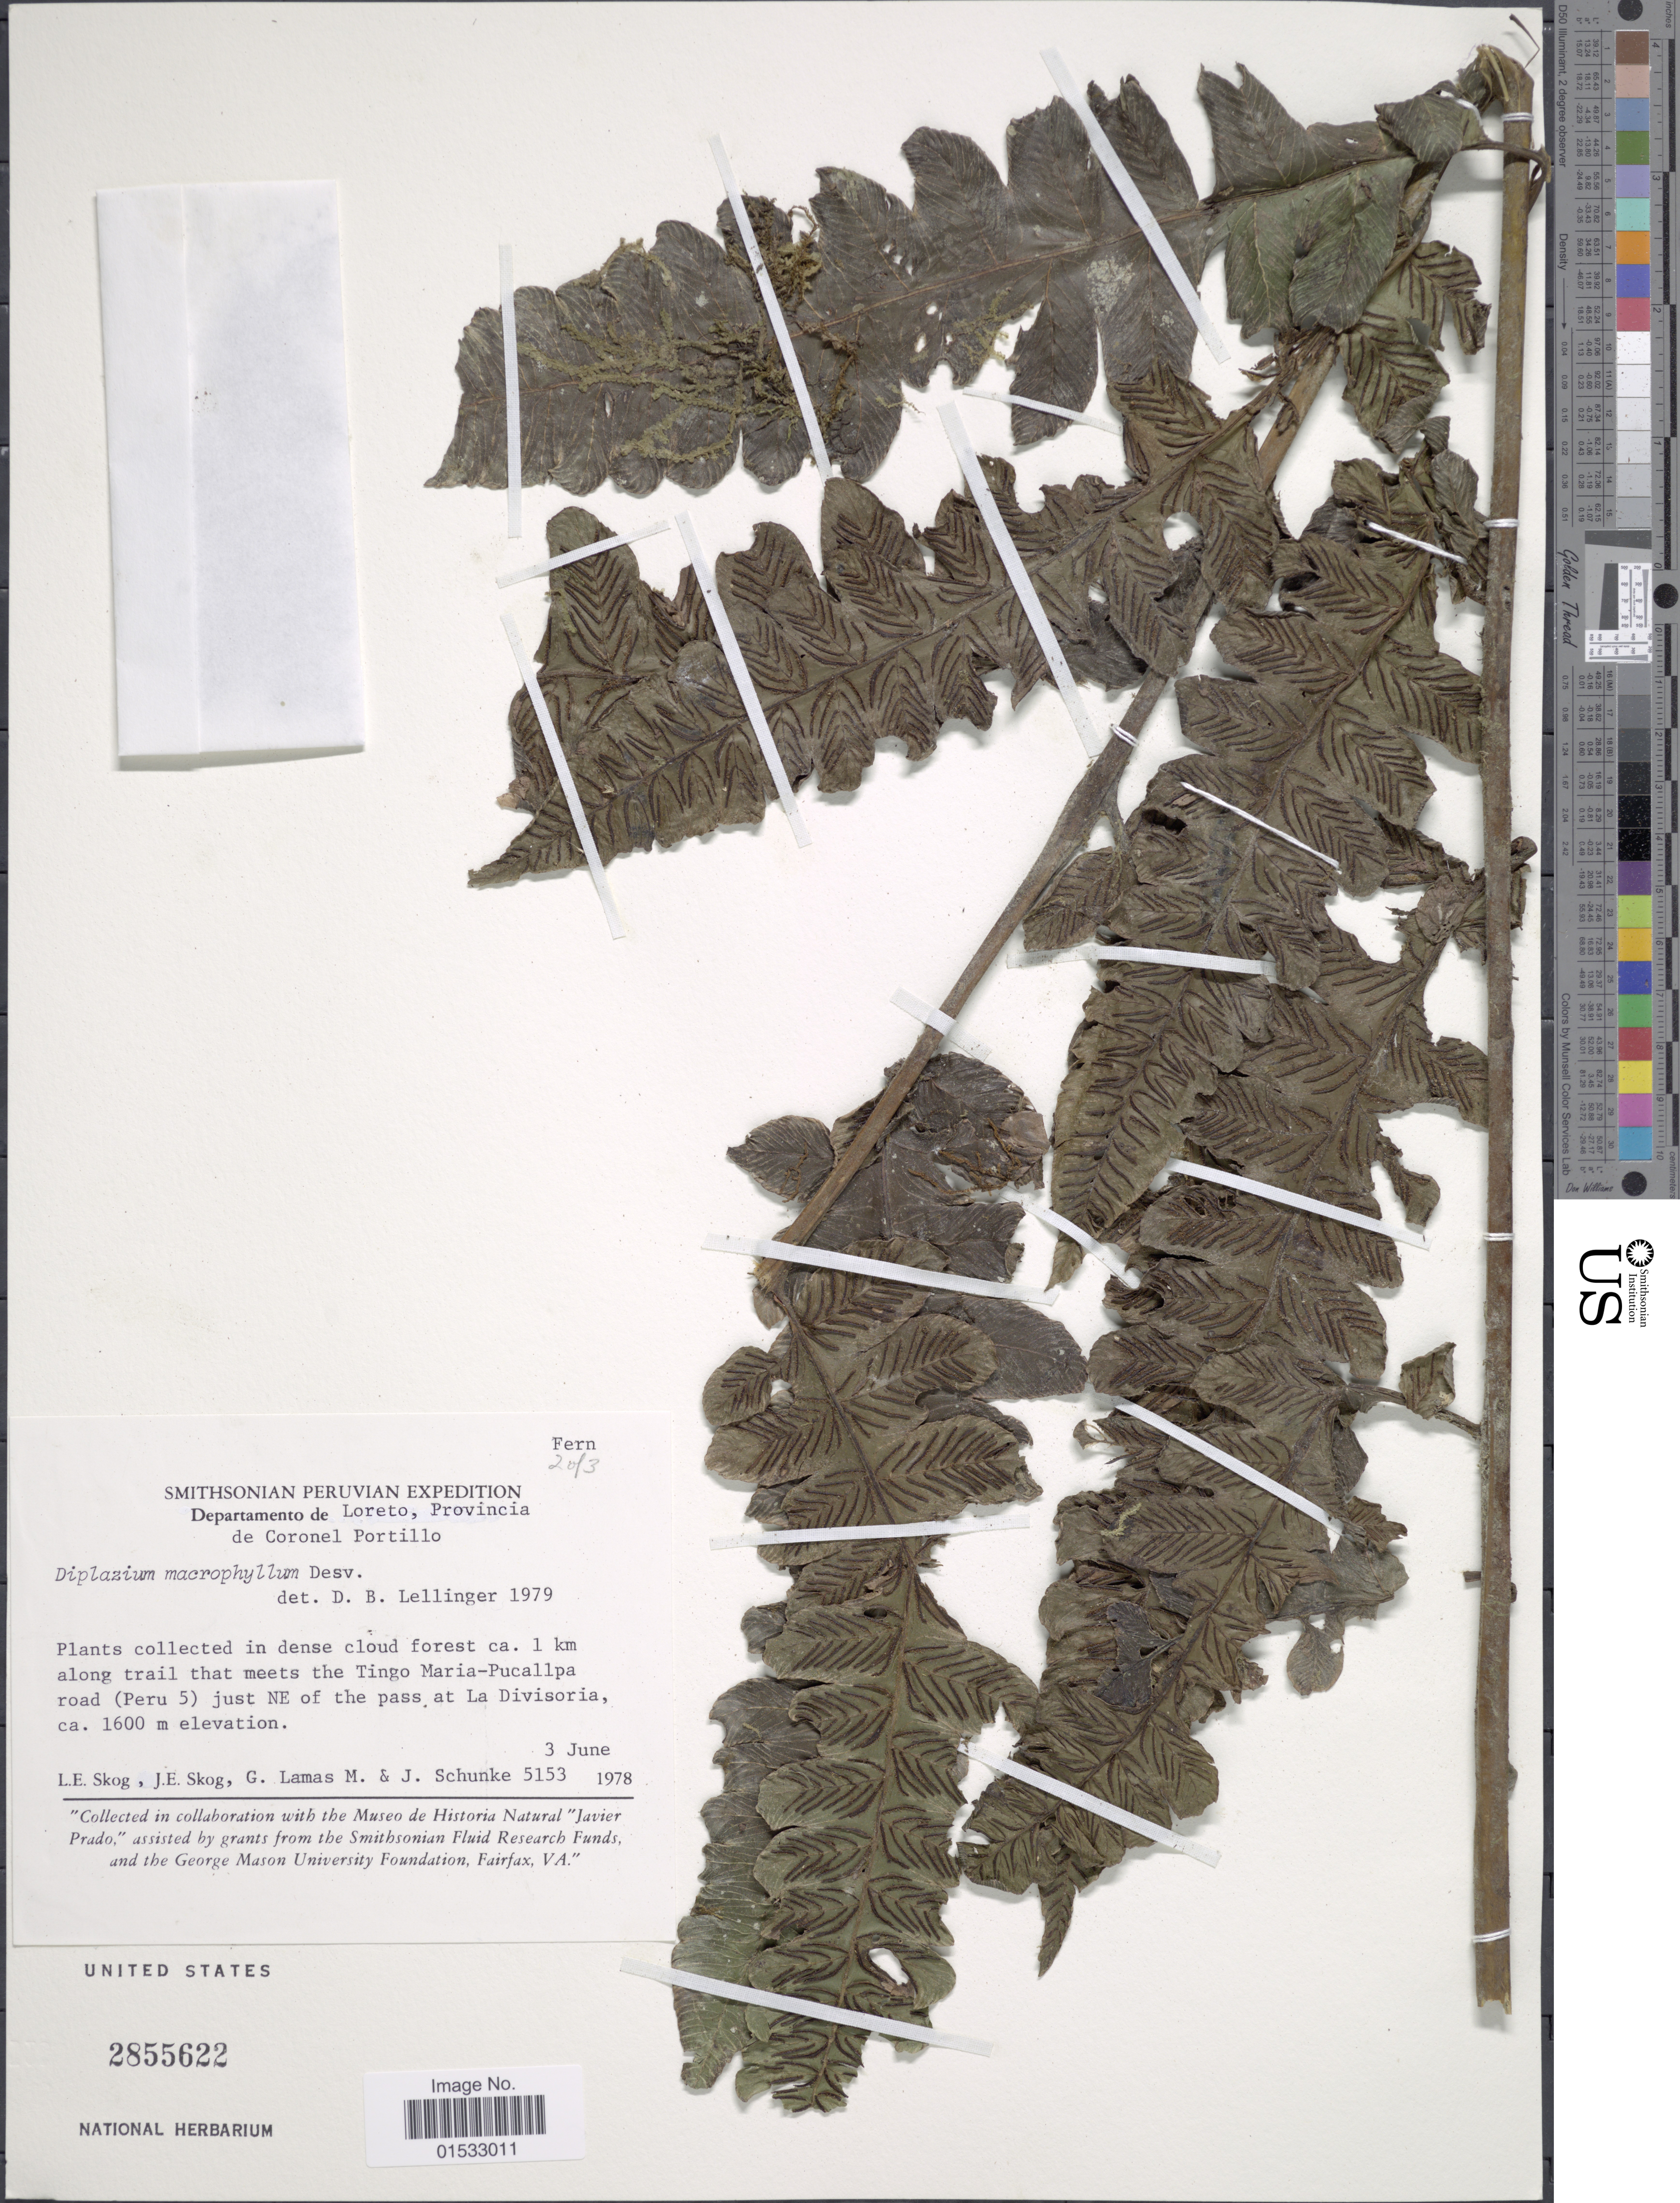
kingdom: Plantae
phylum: Tracheophyta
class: Polypodiopsida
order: Polypodiales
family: Athyriaceae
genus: Diplazium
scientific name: Diplazium macrophyllum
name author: Desv.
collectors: L. E. Skog, J. E. Skog, G. Lamas M. & J. M. Schunke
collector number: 5153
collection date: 1978-06-03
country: Peru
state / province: Loreto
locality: Provincia de Cornoel Portillo, ca. 1 km along trail that meets the Tingo Maria- Pucallpa road (Peru 5), just NE of the pass at La Dividoria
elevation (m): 1600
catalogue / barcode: US 2855622